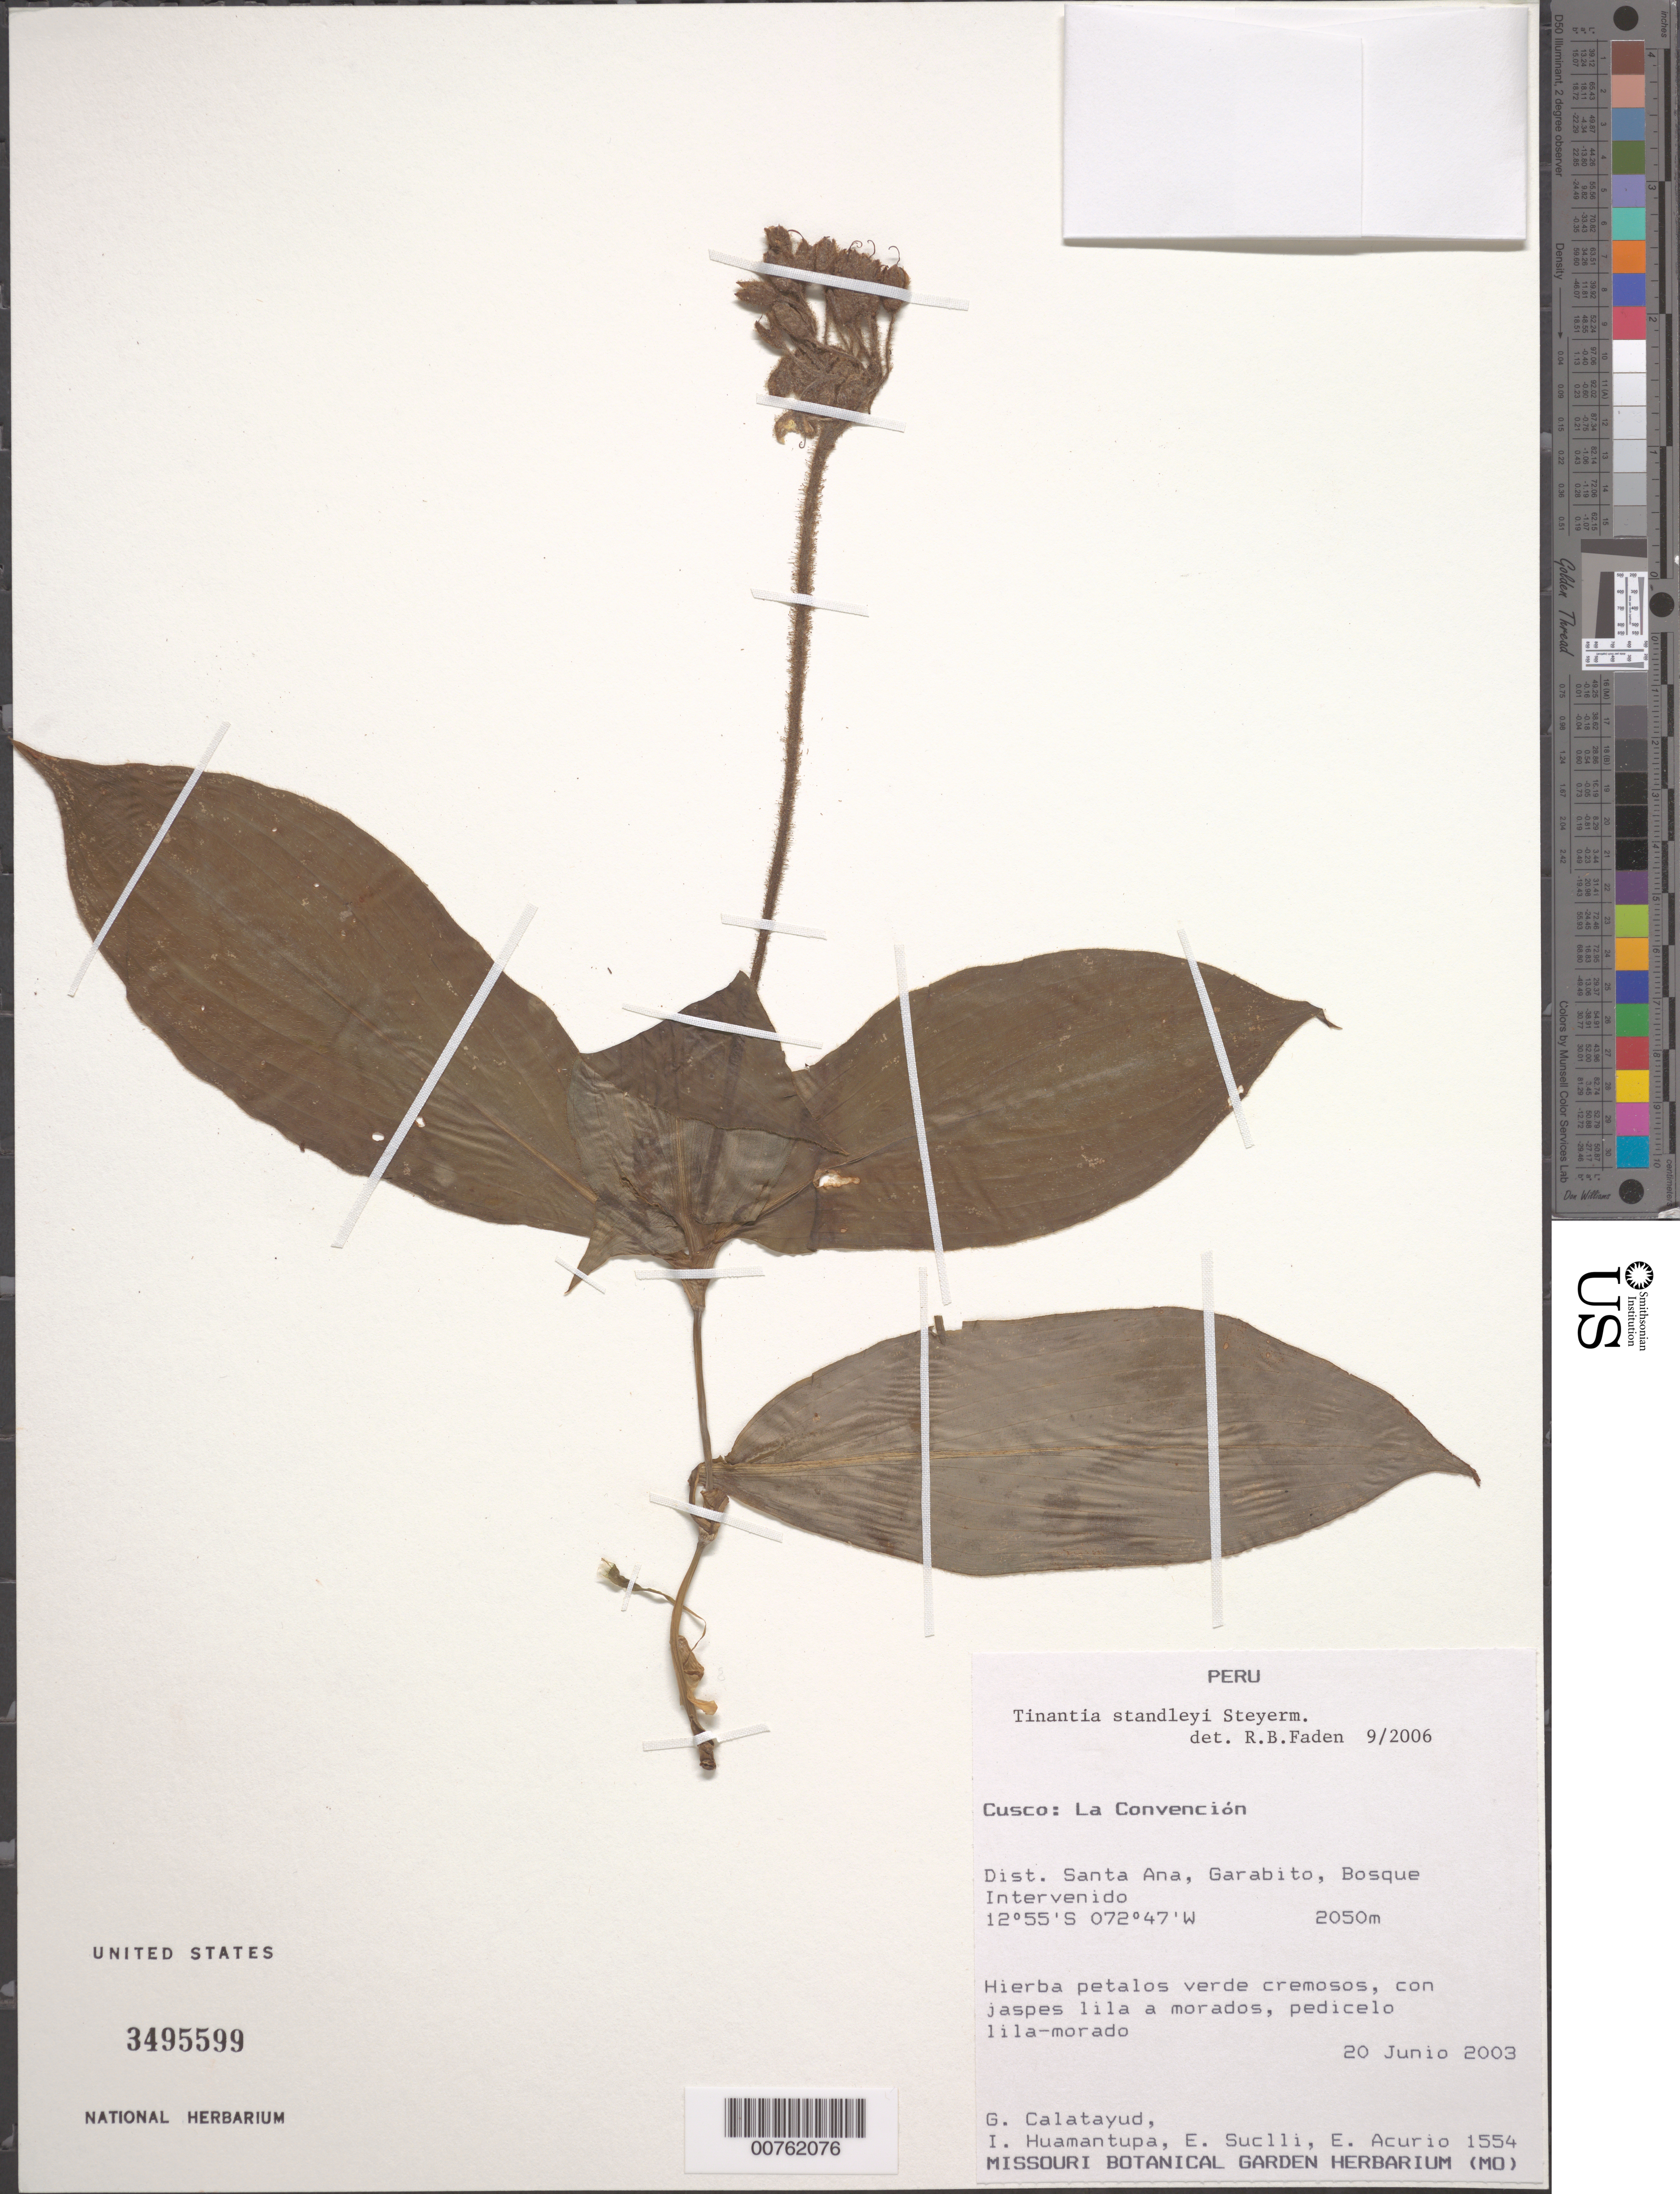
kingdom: Plantae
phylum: Tracheophyta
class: Liliopsida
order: Commelinales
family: Commelinaceae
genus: Tinantia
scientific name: Tinantia standleyi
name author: Steyerm.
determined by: Faden, Robert B., (US), Smithsonian Institution - National Museum of Natural History (UNITED STATES)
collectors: G. Calatayud, I. Huamantupa, E. Suclli & E. Acurio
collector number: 1554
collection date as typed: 20 Jun 2003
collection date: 2003-06-20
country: Peru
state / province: Cusco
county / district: La Convención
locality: Garabito, Bosque Intervenido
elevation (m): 2050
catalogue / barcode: US 3495599